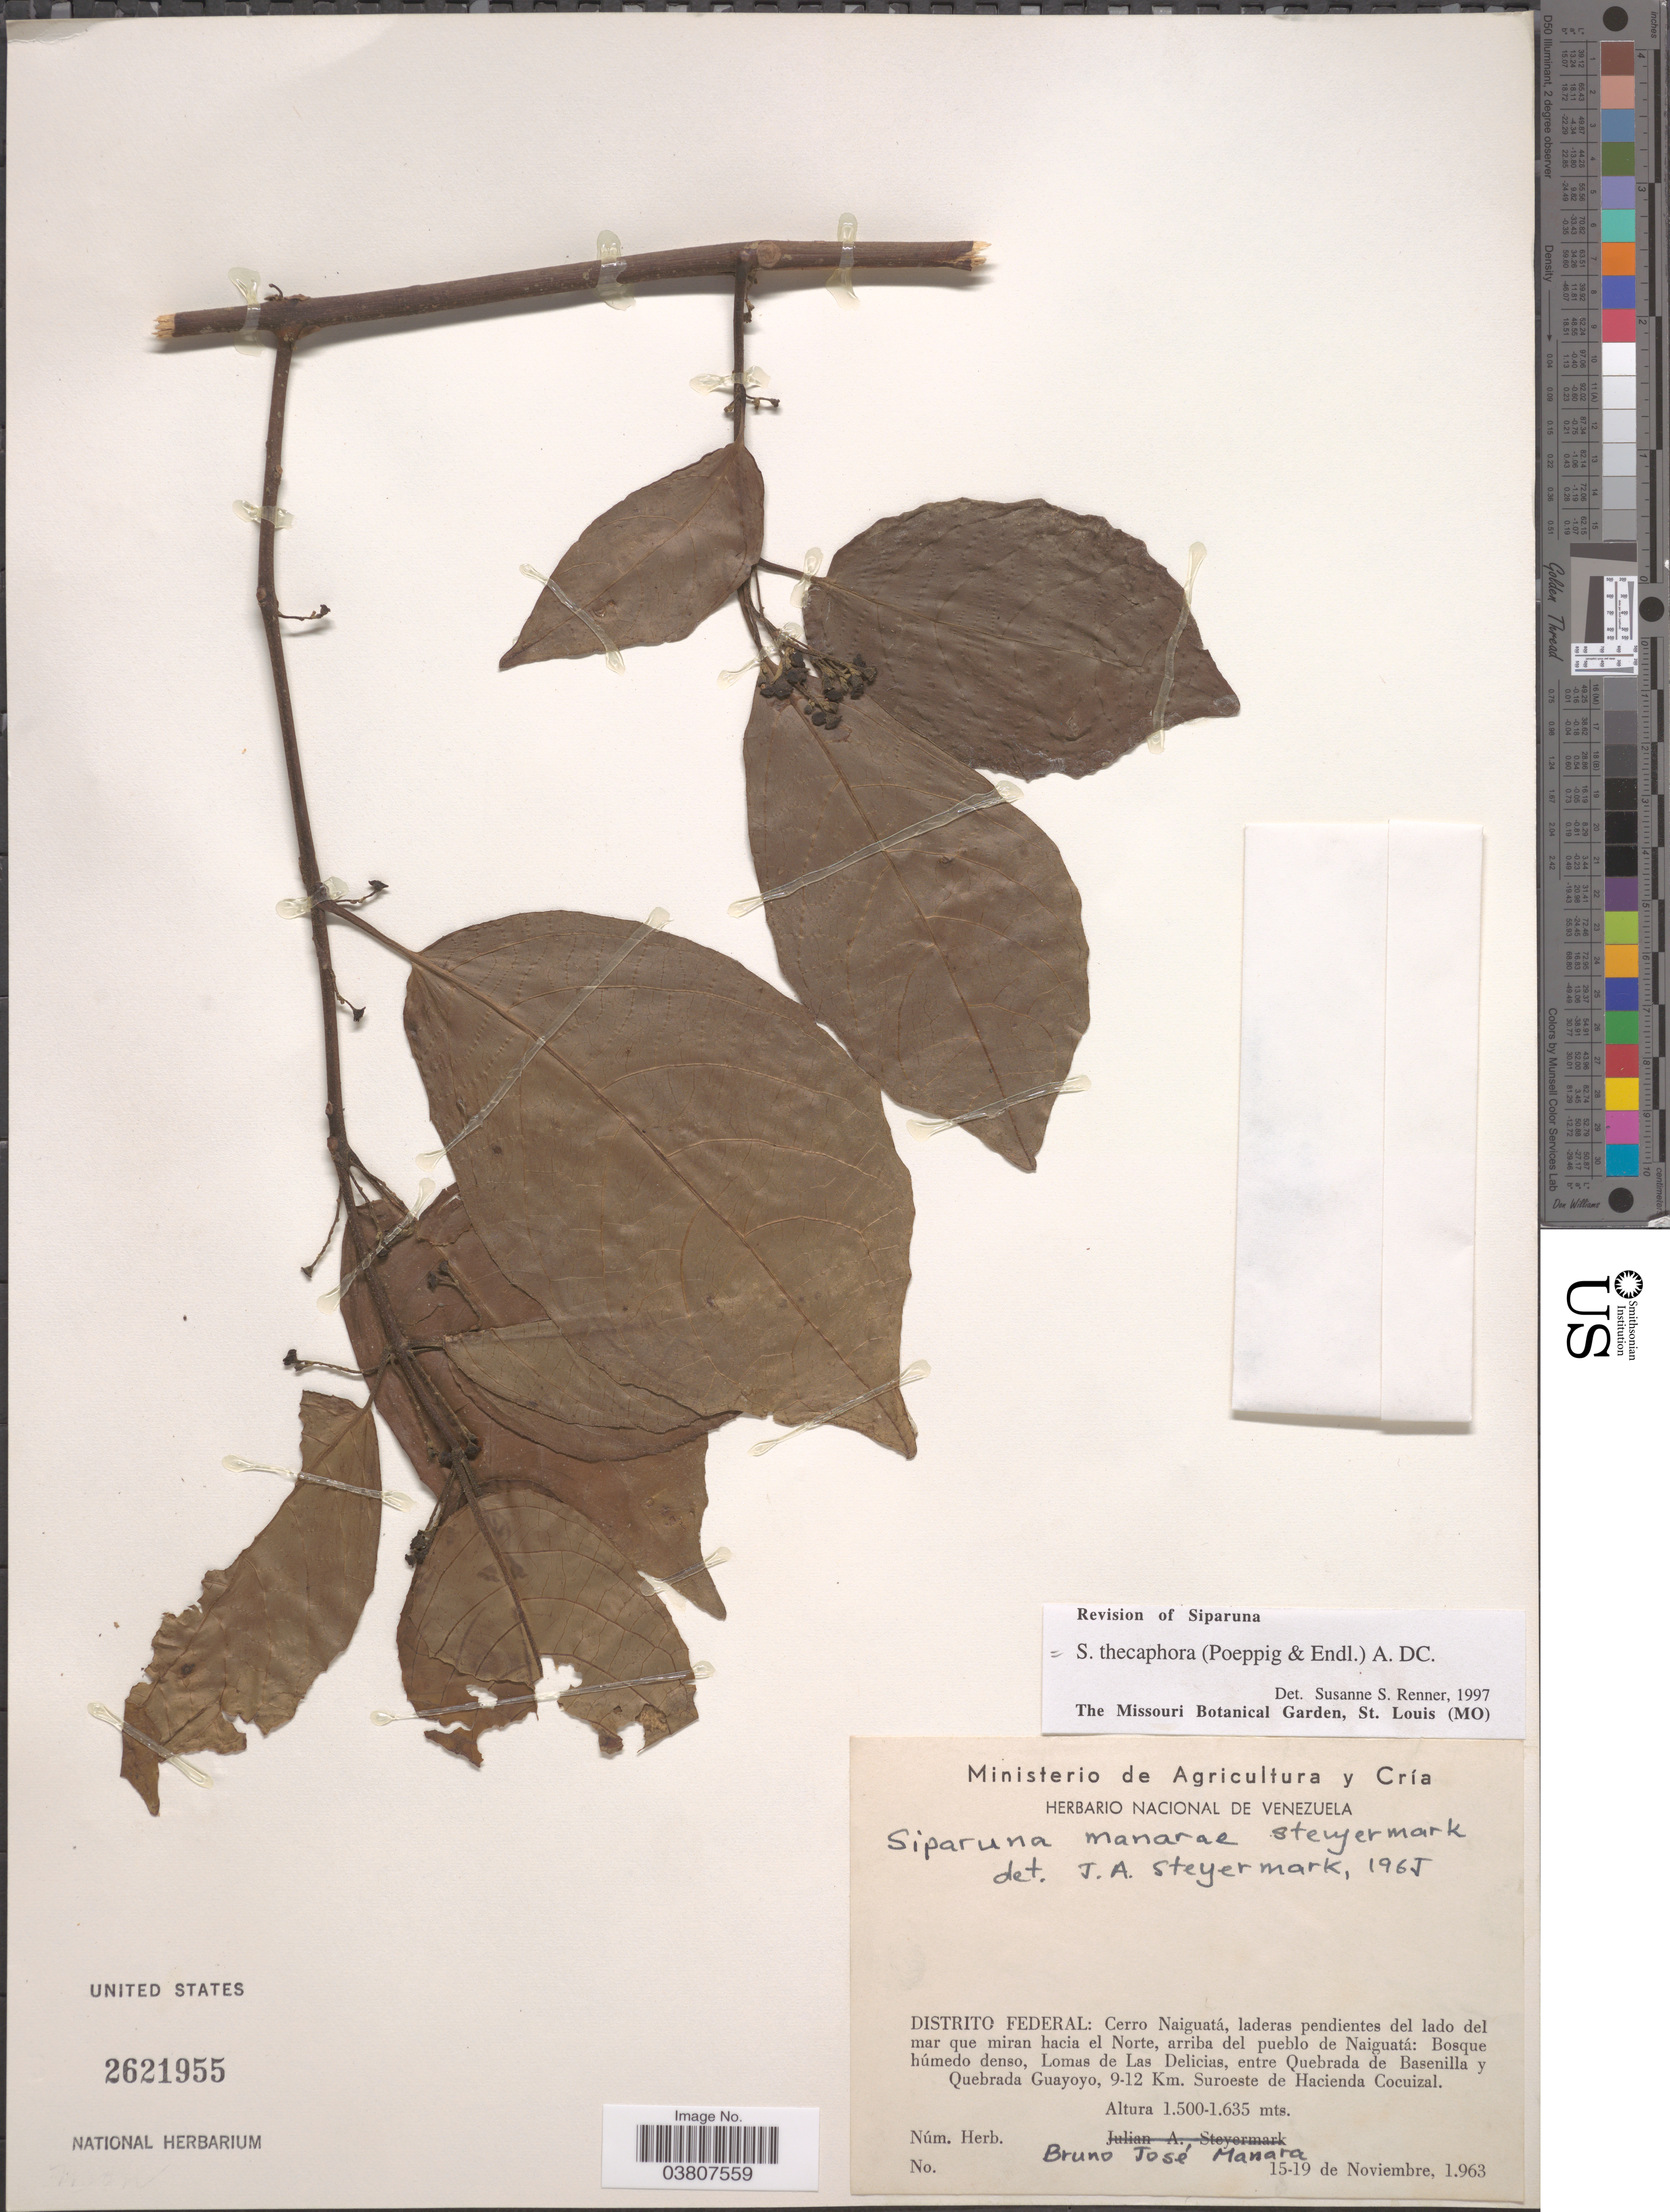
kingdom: Plantae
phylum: Tracheophyta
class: Magnoliopsida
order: Laurales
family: Siparunaceae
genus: Siparuna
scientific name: Siparuna thecaphora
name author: (Poepp. & Endl.) A. DC.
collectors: B. Manara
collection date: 1963-11-15/1963-11-19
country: Venezuela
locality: Distrito Federal: Cerro Naiguatá, laderas pendientes del lado del mar que miran hacia el Norte, arriba del pueblo de Naiguatá: Lomas de Las Delicias, entre Quebrada de Basenilla y Quebrada Guayoyo, 9-12 Km. Suroeste de Hacienda Cocuizal.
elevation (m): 1500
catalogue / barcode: US 2621955